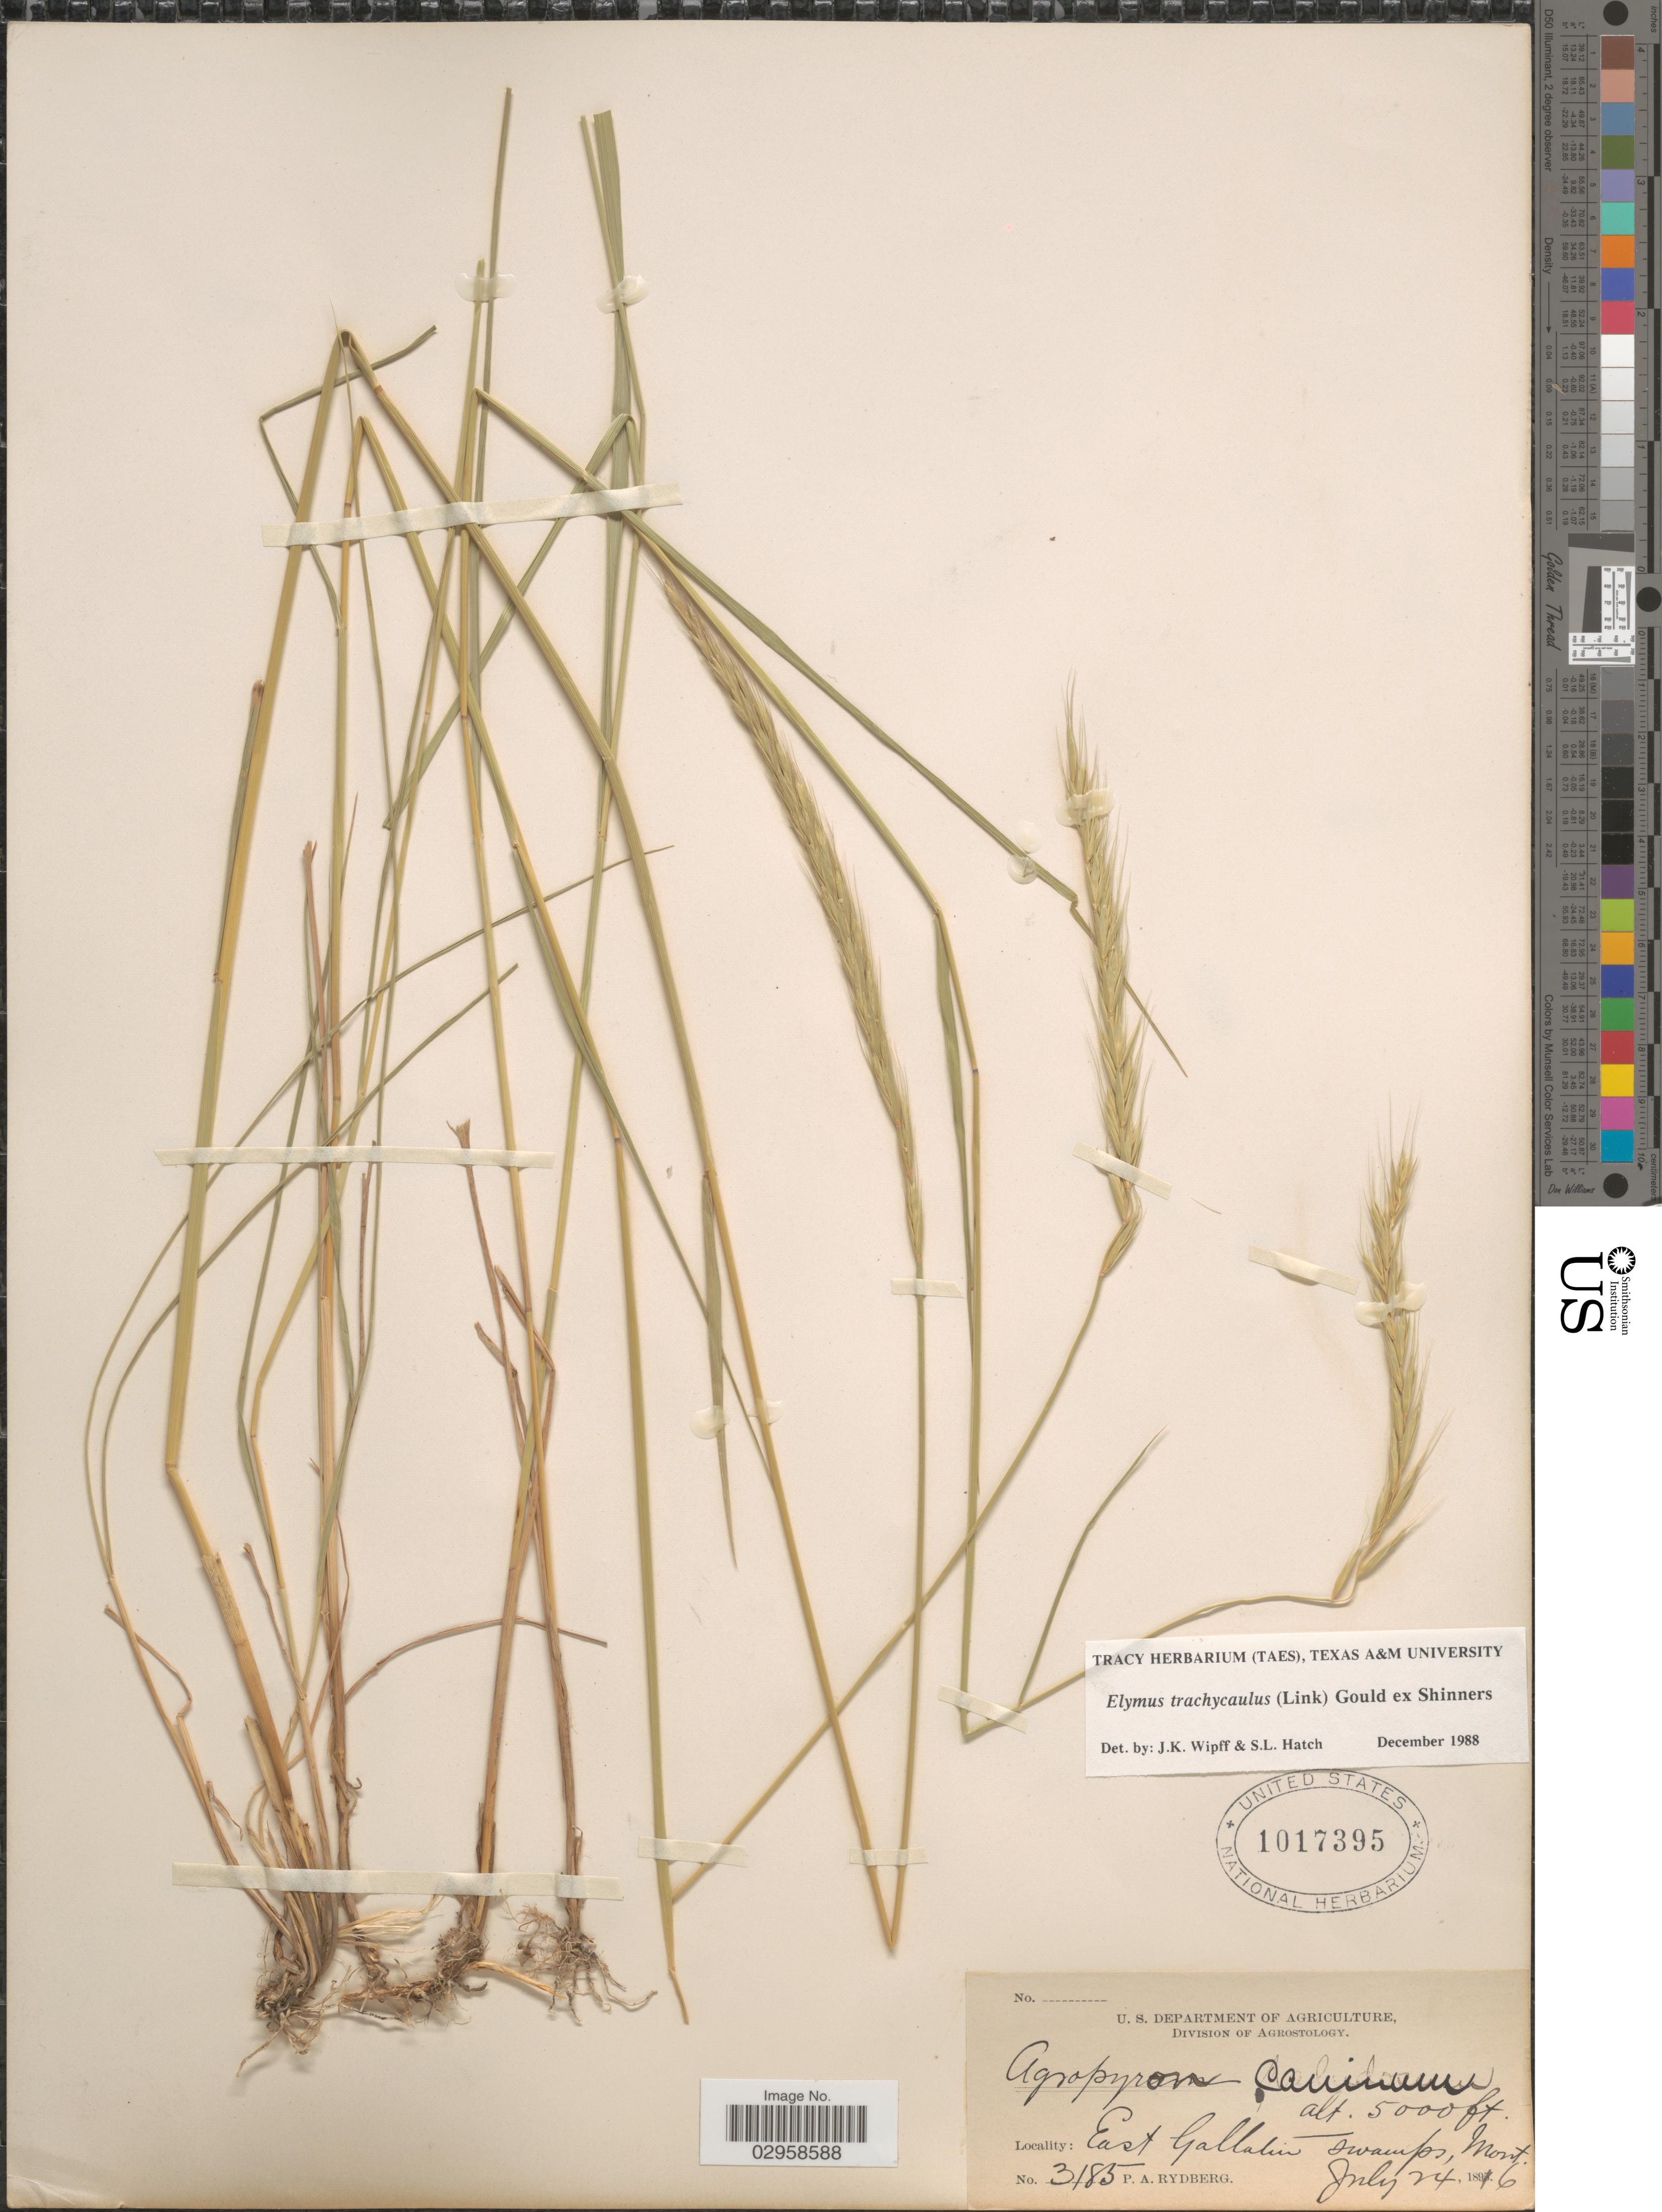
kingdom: Plantae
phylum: Tracheophyta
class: Liliopsida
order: Poales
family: Poaceae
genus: Elymus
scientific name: Elymus trachycaulus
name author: (Link) Gould ex Shinners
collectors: P. A. Rydberg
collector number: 3185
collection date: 1896-07-24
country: United States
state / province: Montana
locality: East Gallatin swamps.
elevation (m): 1524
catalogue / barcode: US 1017395